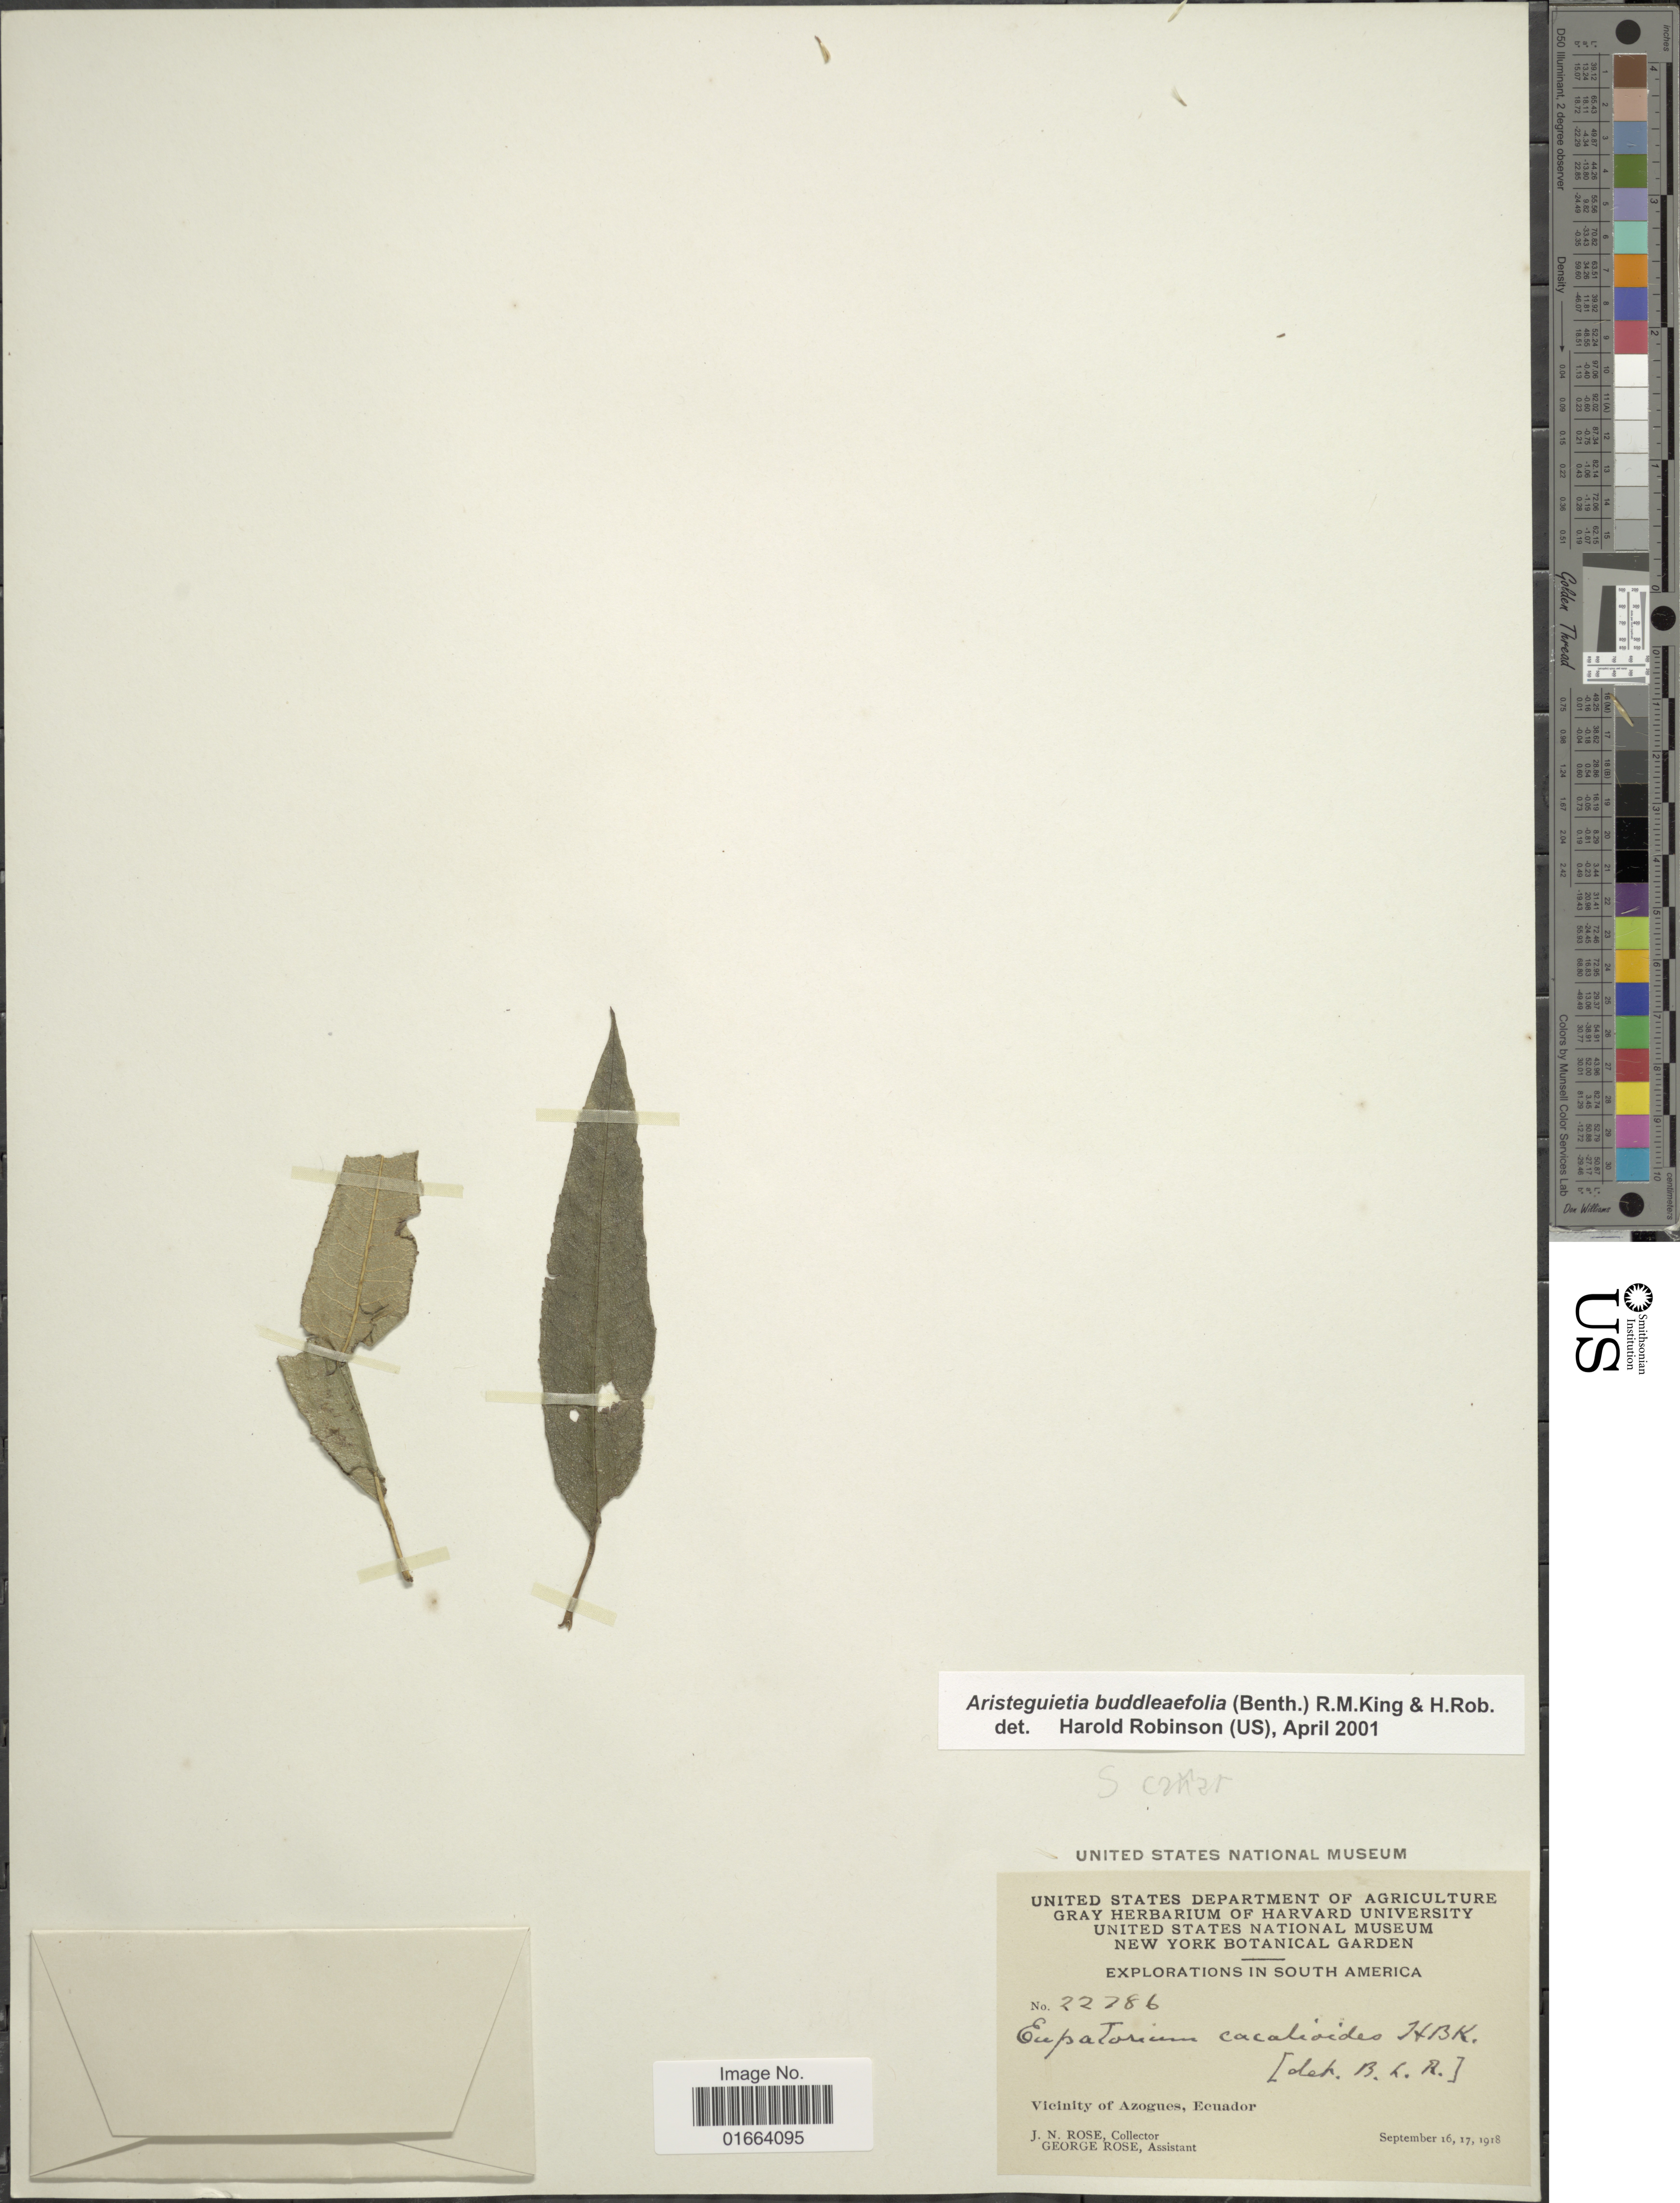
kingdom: Plantae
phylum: Tracheophyta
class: Magnoliopsida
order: Asterales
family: Asteraceae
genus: Aristeguietia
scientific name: Aristeguietia buddleaefolia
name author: (Benth.) R.M. King & H. Rob.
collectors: J. N. Rose & G. Rose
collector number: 22786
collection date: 1918-09-16/1918-09-17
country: Ecuador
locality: Vicinity of Azogues